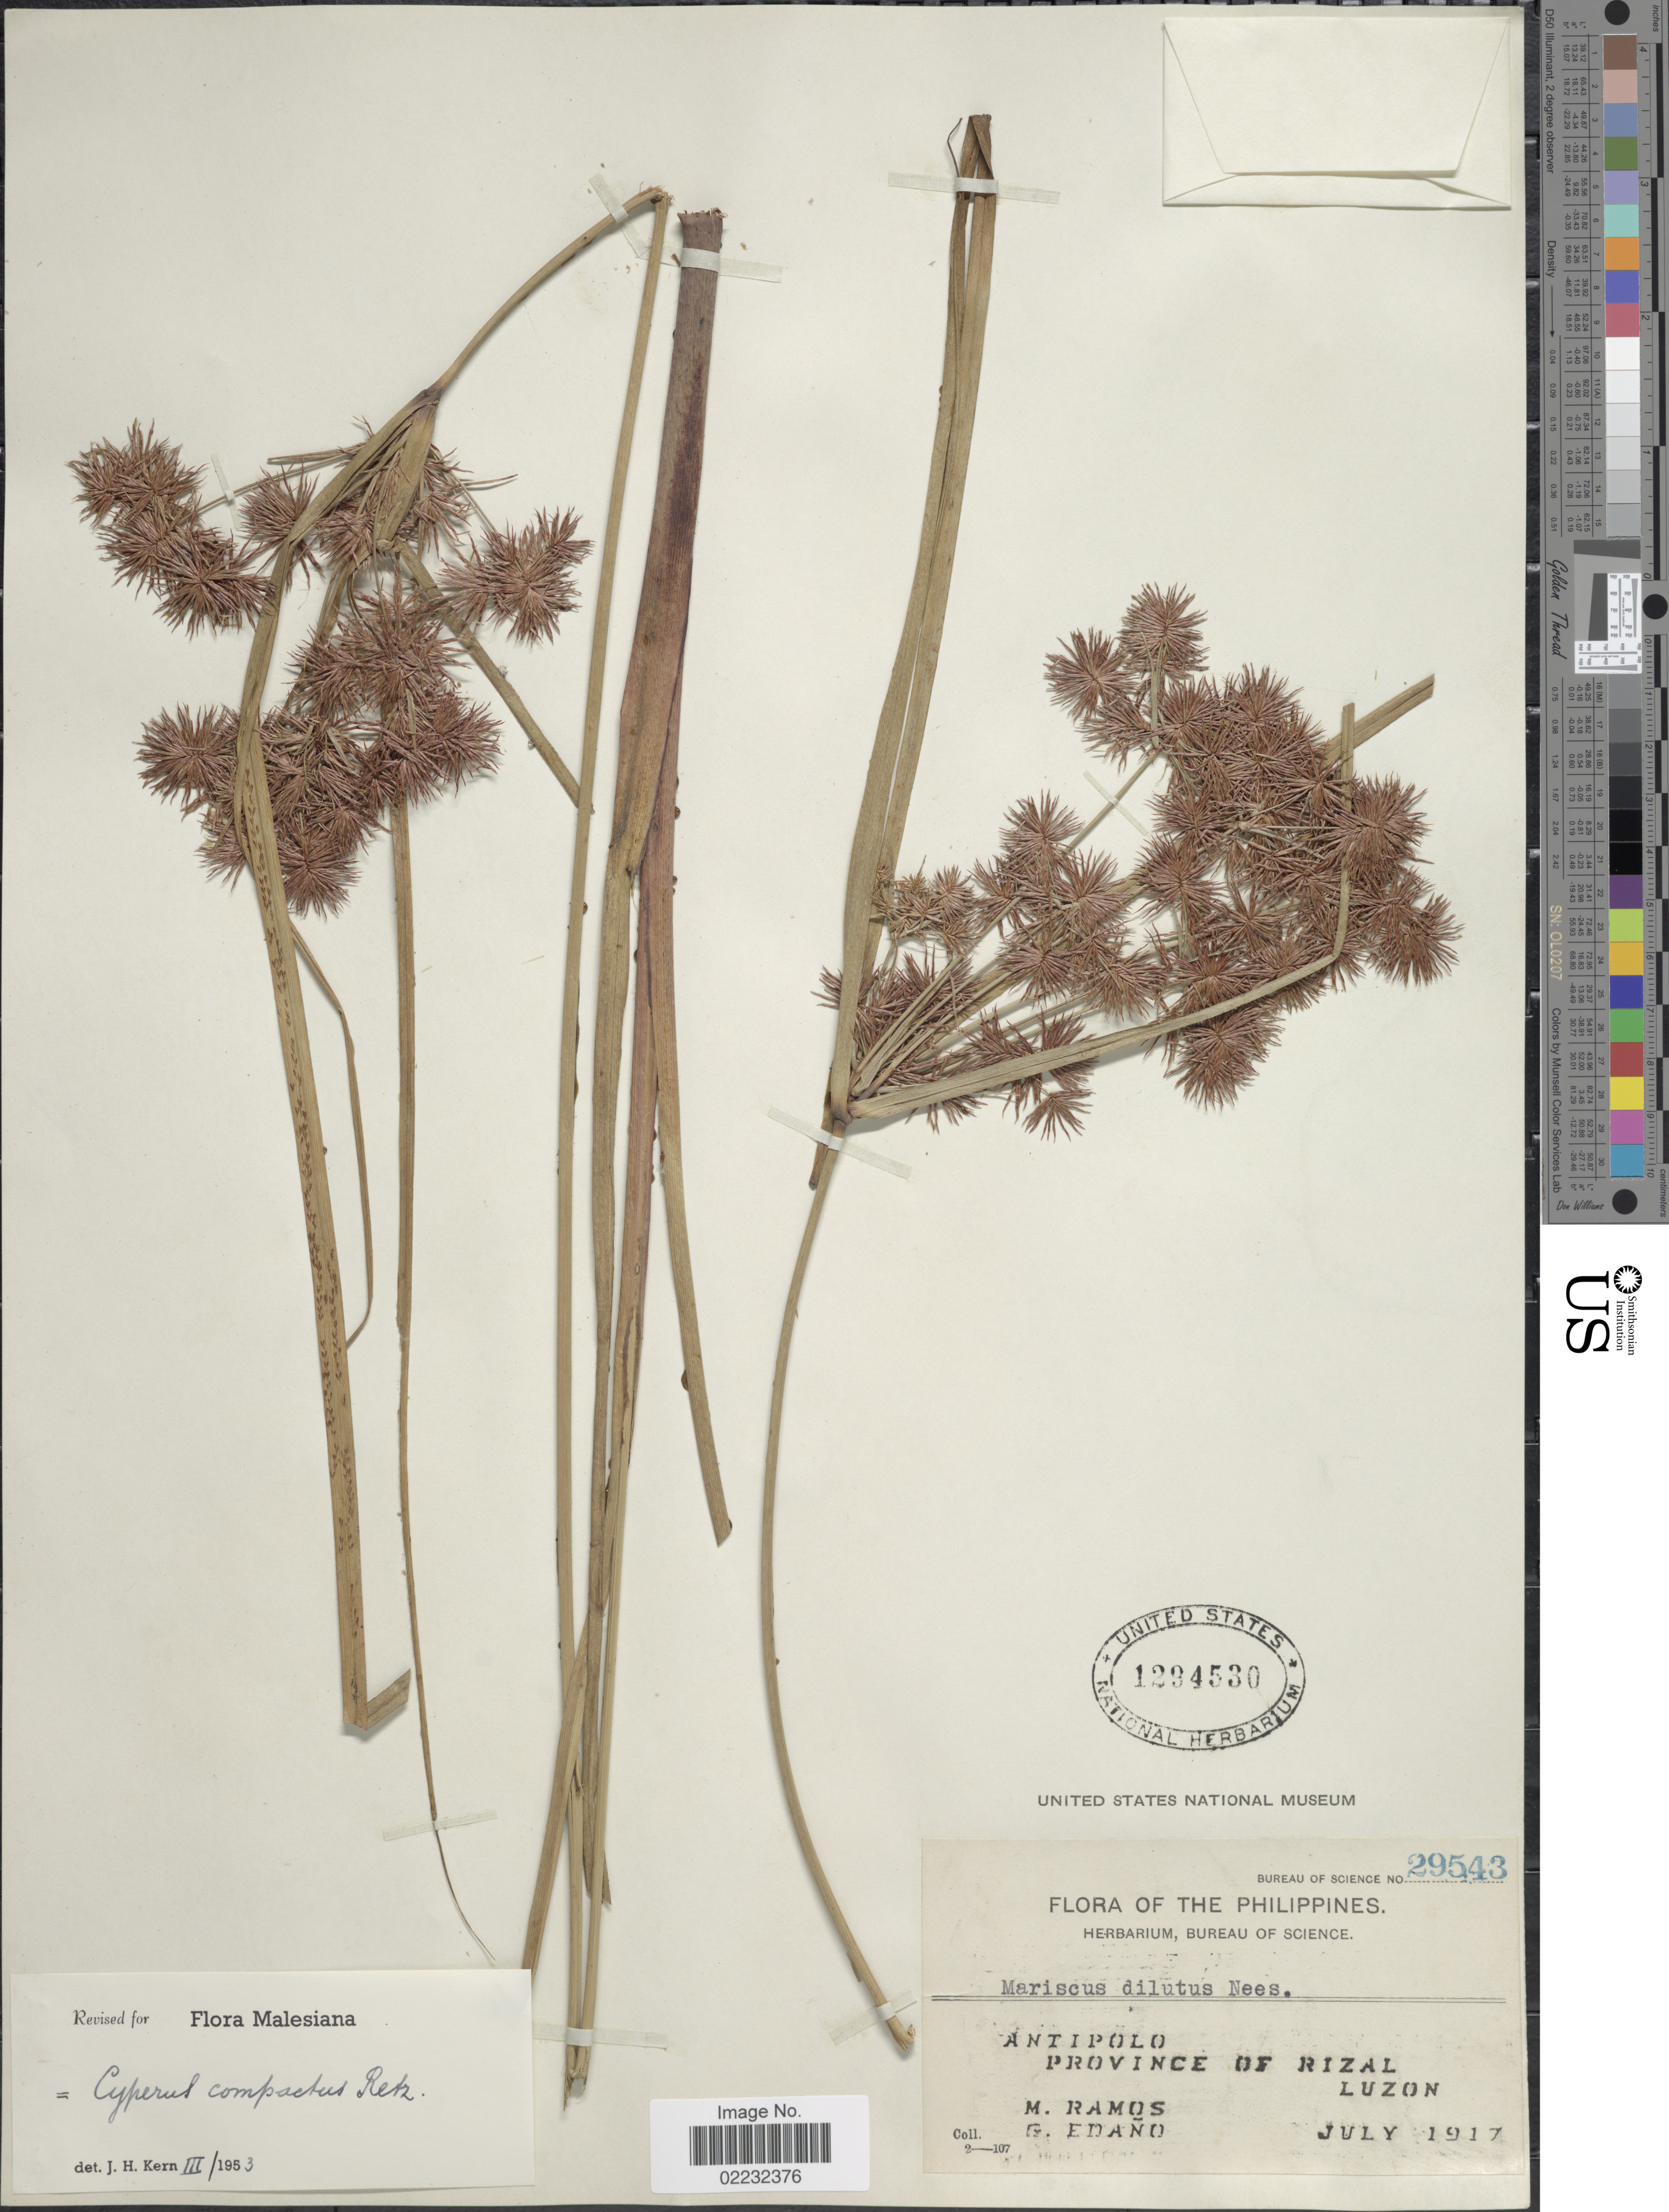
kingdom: Plantae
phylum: Tracheophyta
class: Liliopsida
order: Poales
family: Cyperaceae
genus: Cyperus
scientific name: Cyperus compactus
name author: Retz.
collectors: M. Ramos & G. Edaño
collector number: Bureau of Science 29543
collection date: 1917-07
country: Philippines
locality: Antipolo, Province of Rizal, Luzon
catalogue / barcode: US 1294530